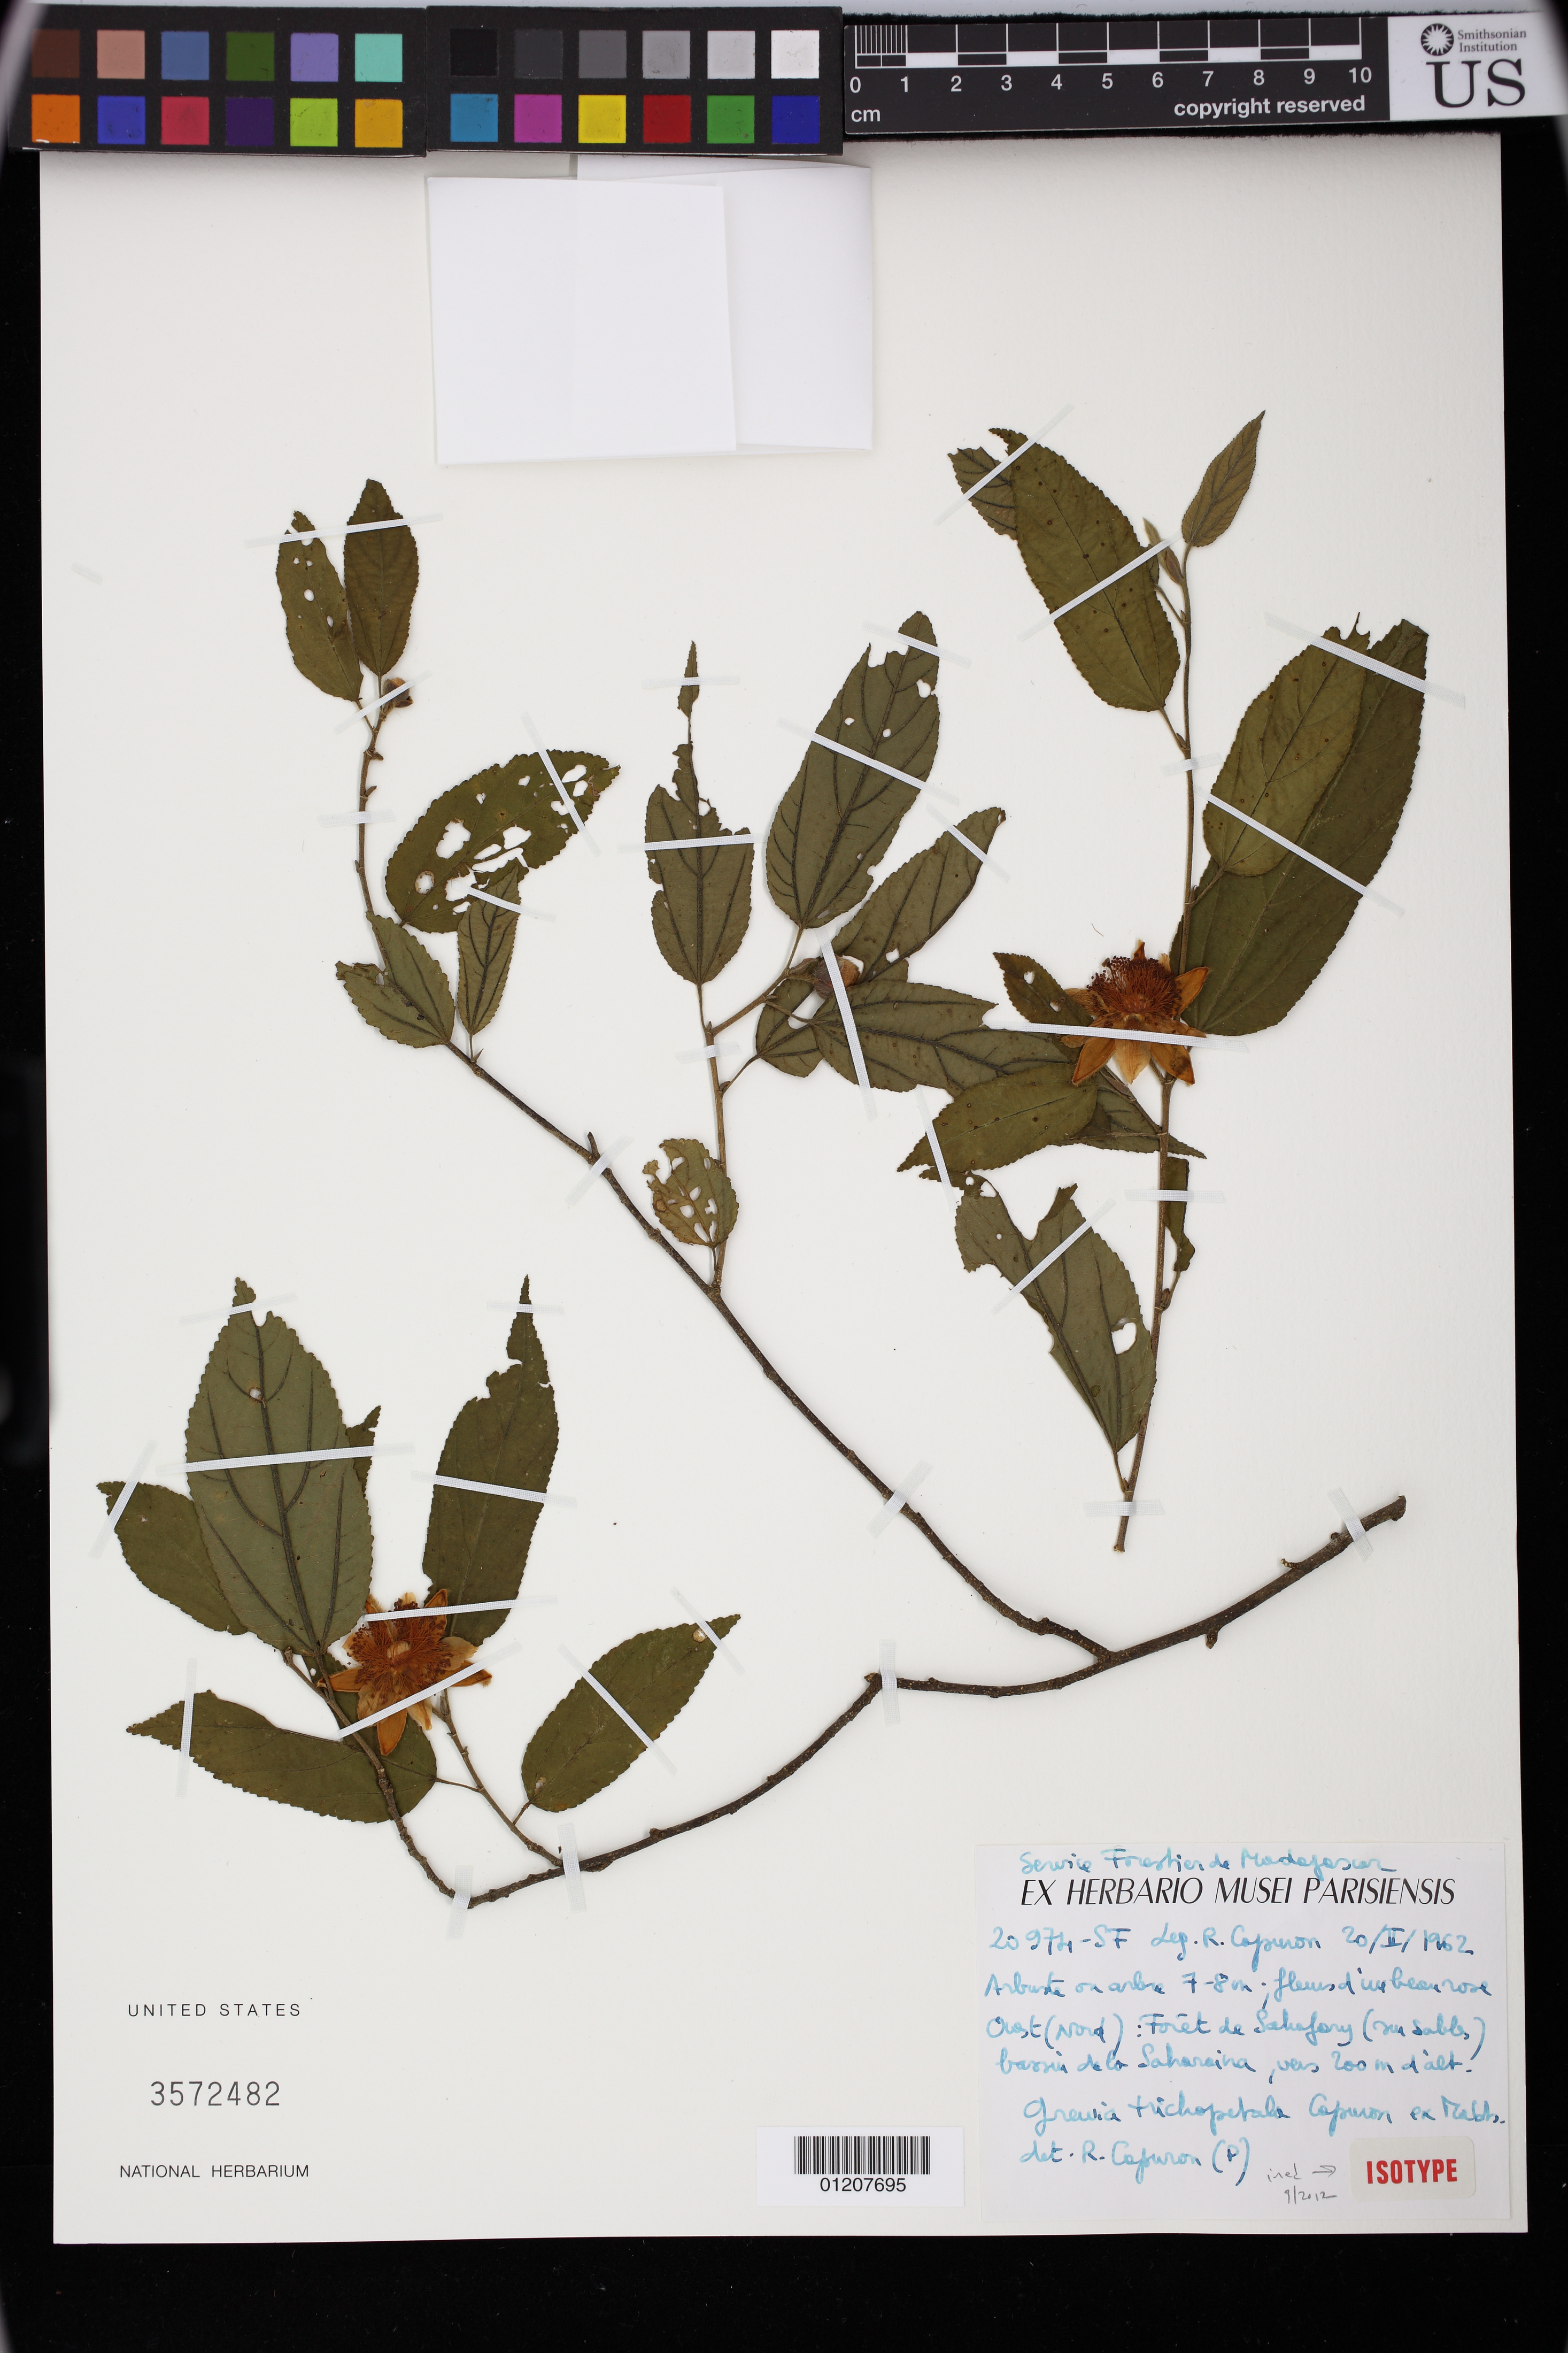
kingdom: Plantae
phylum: Tracheophyta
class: Magnoliopsida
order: Malvales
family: Malvaceae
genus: Grewia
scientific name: Grewia trichopetala Capuron & Mabb., ined. 2018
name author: Capuron & Mabb.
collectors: R. P. Capuron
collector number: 20974-SF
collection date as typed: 20 Feb 1962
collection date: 1962-02-20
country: Madagascar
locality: Ouest (Nord): Foret de Sahafony (du sables) bassin de la Saharaiha [[?]]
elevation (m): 200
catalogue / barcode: US 3572482